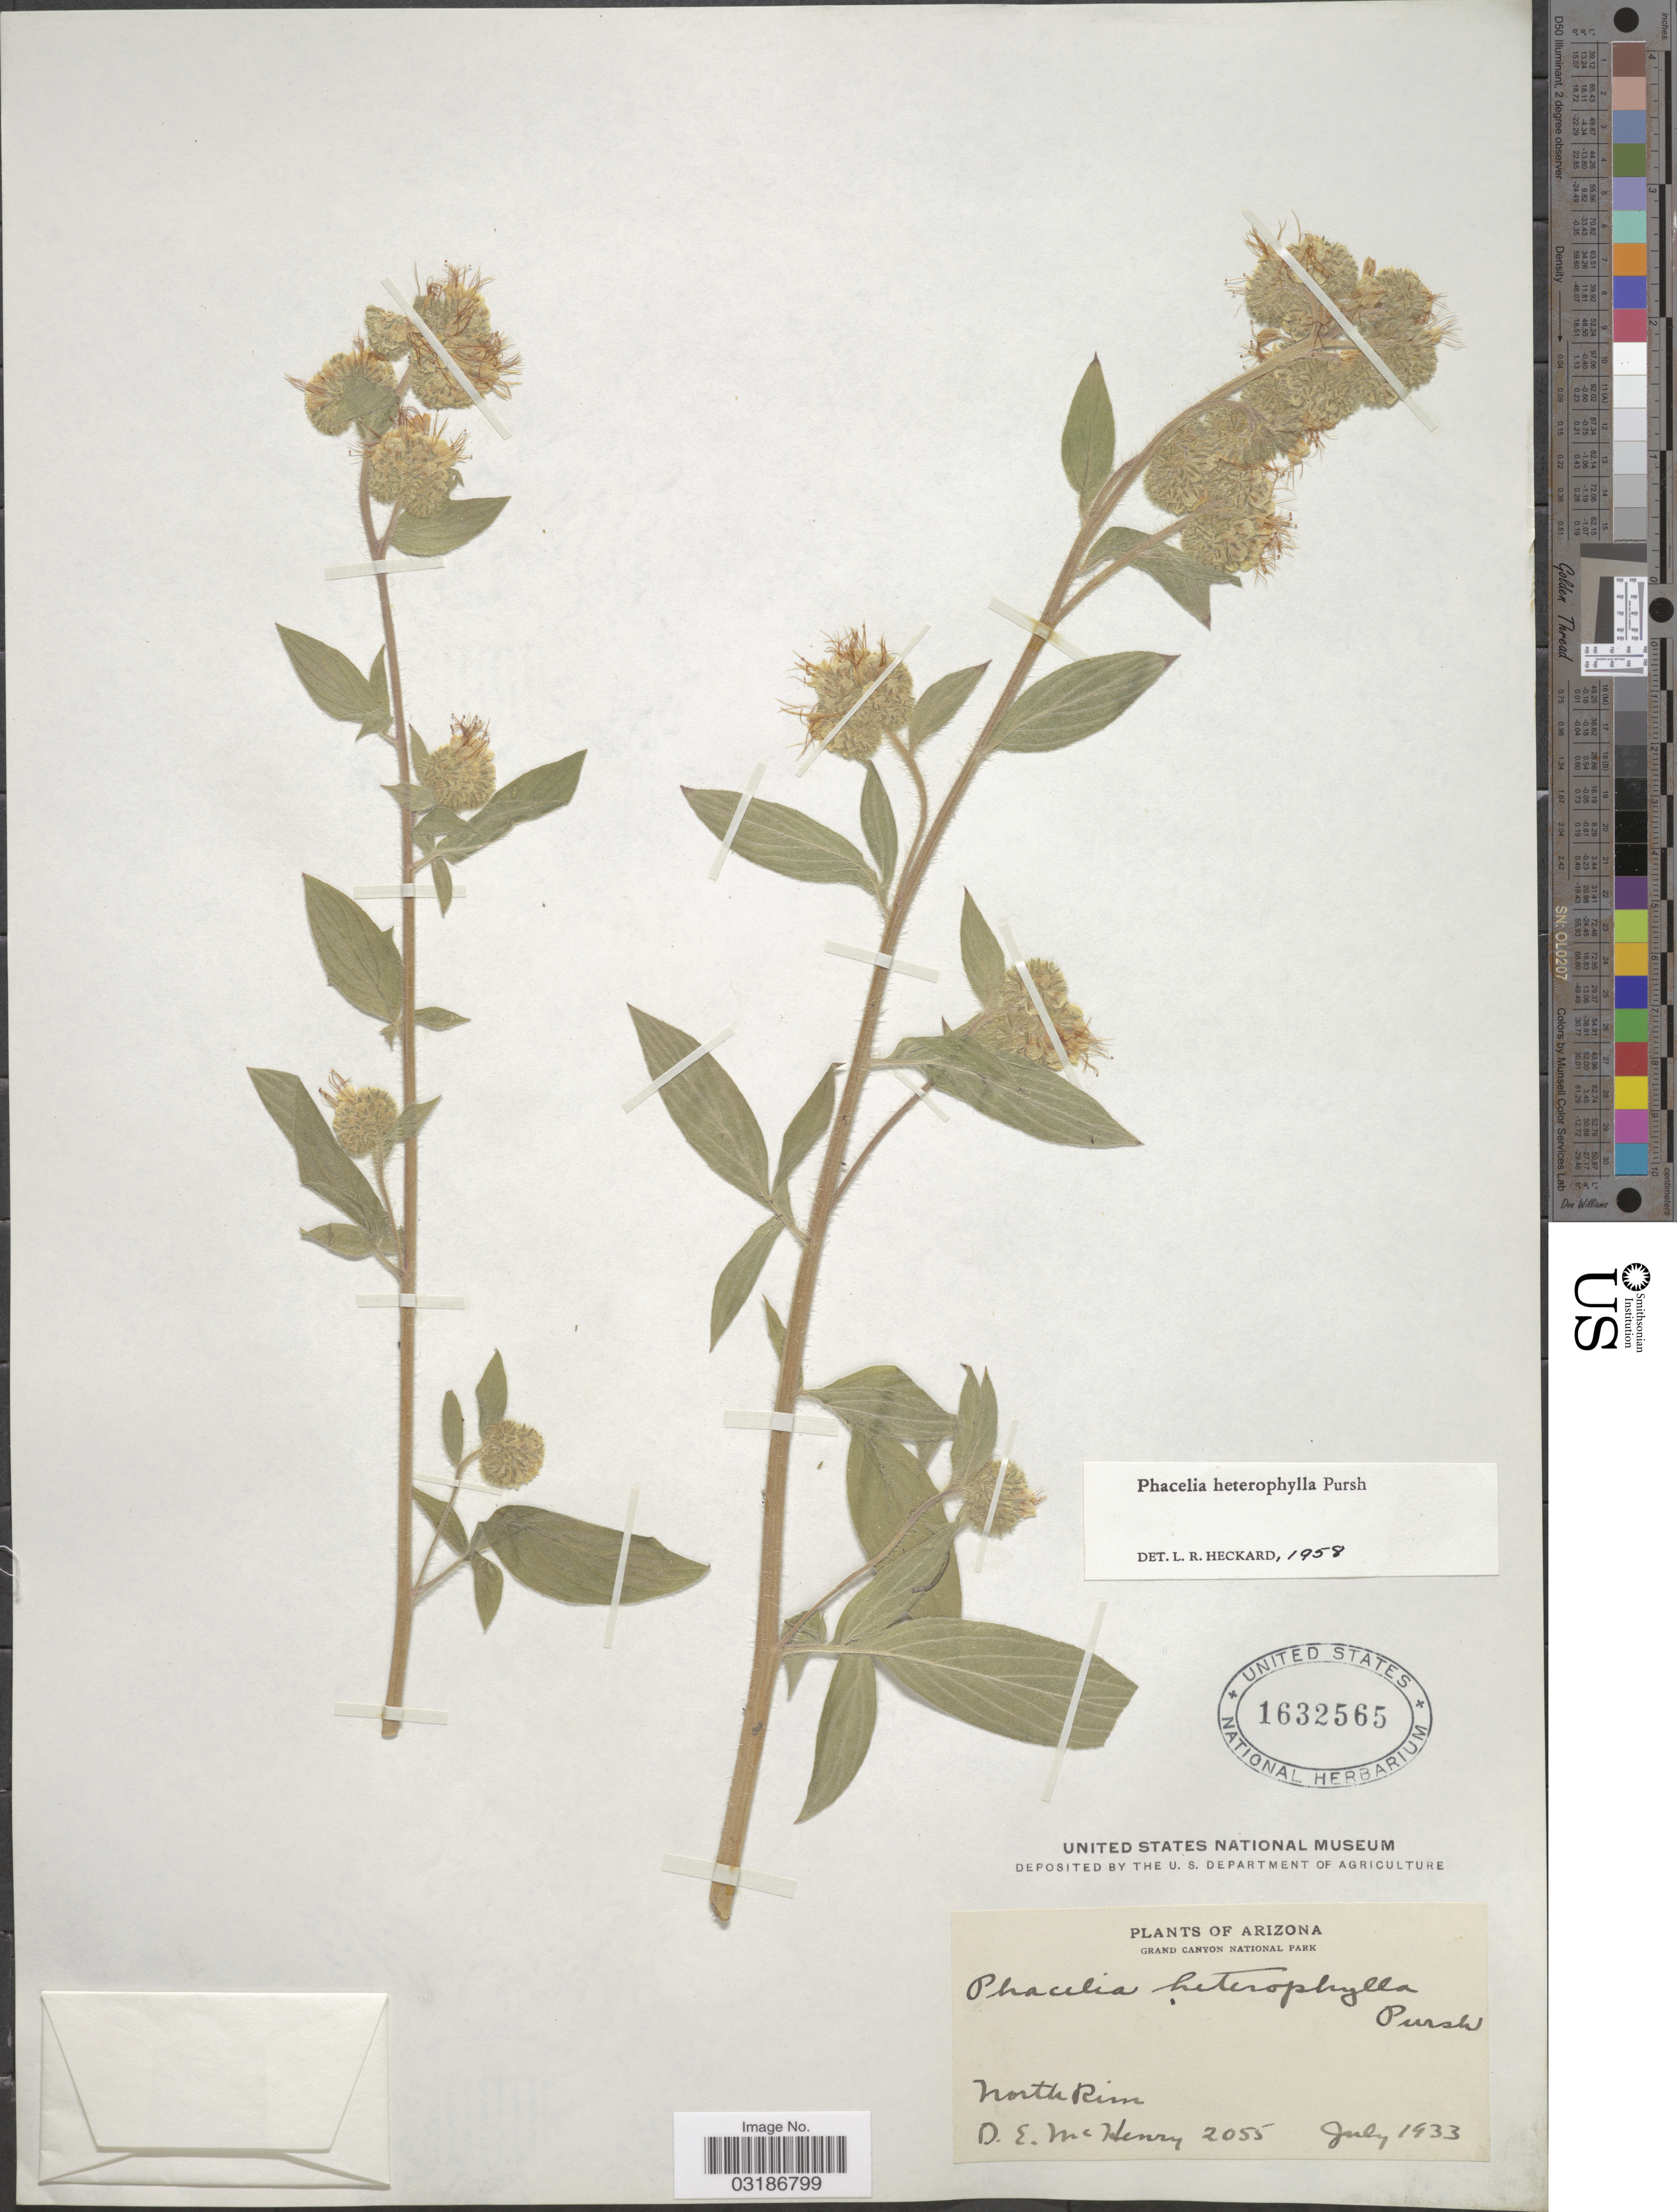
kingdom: Plantae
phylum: Tracheophyta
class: Magnoliopsida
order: Boraginales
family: Hydrophyllaceae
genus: Phacelia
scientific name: Phacelia heterophylla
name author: Pursh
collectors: D. McHenry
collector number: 2055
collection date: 1933-07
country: United States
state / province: Arizona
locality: Grand Canyon National Park. North Rim.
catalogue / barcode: US 1632565